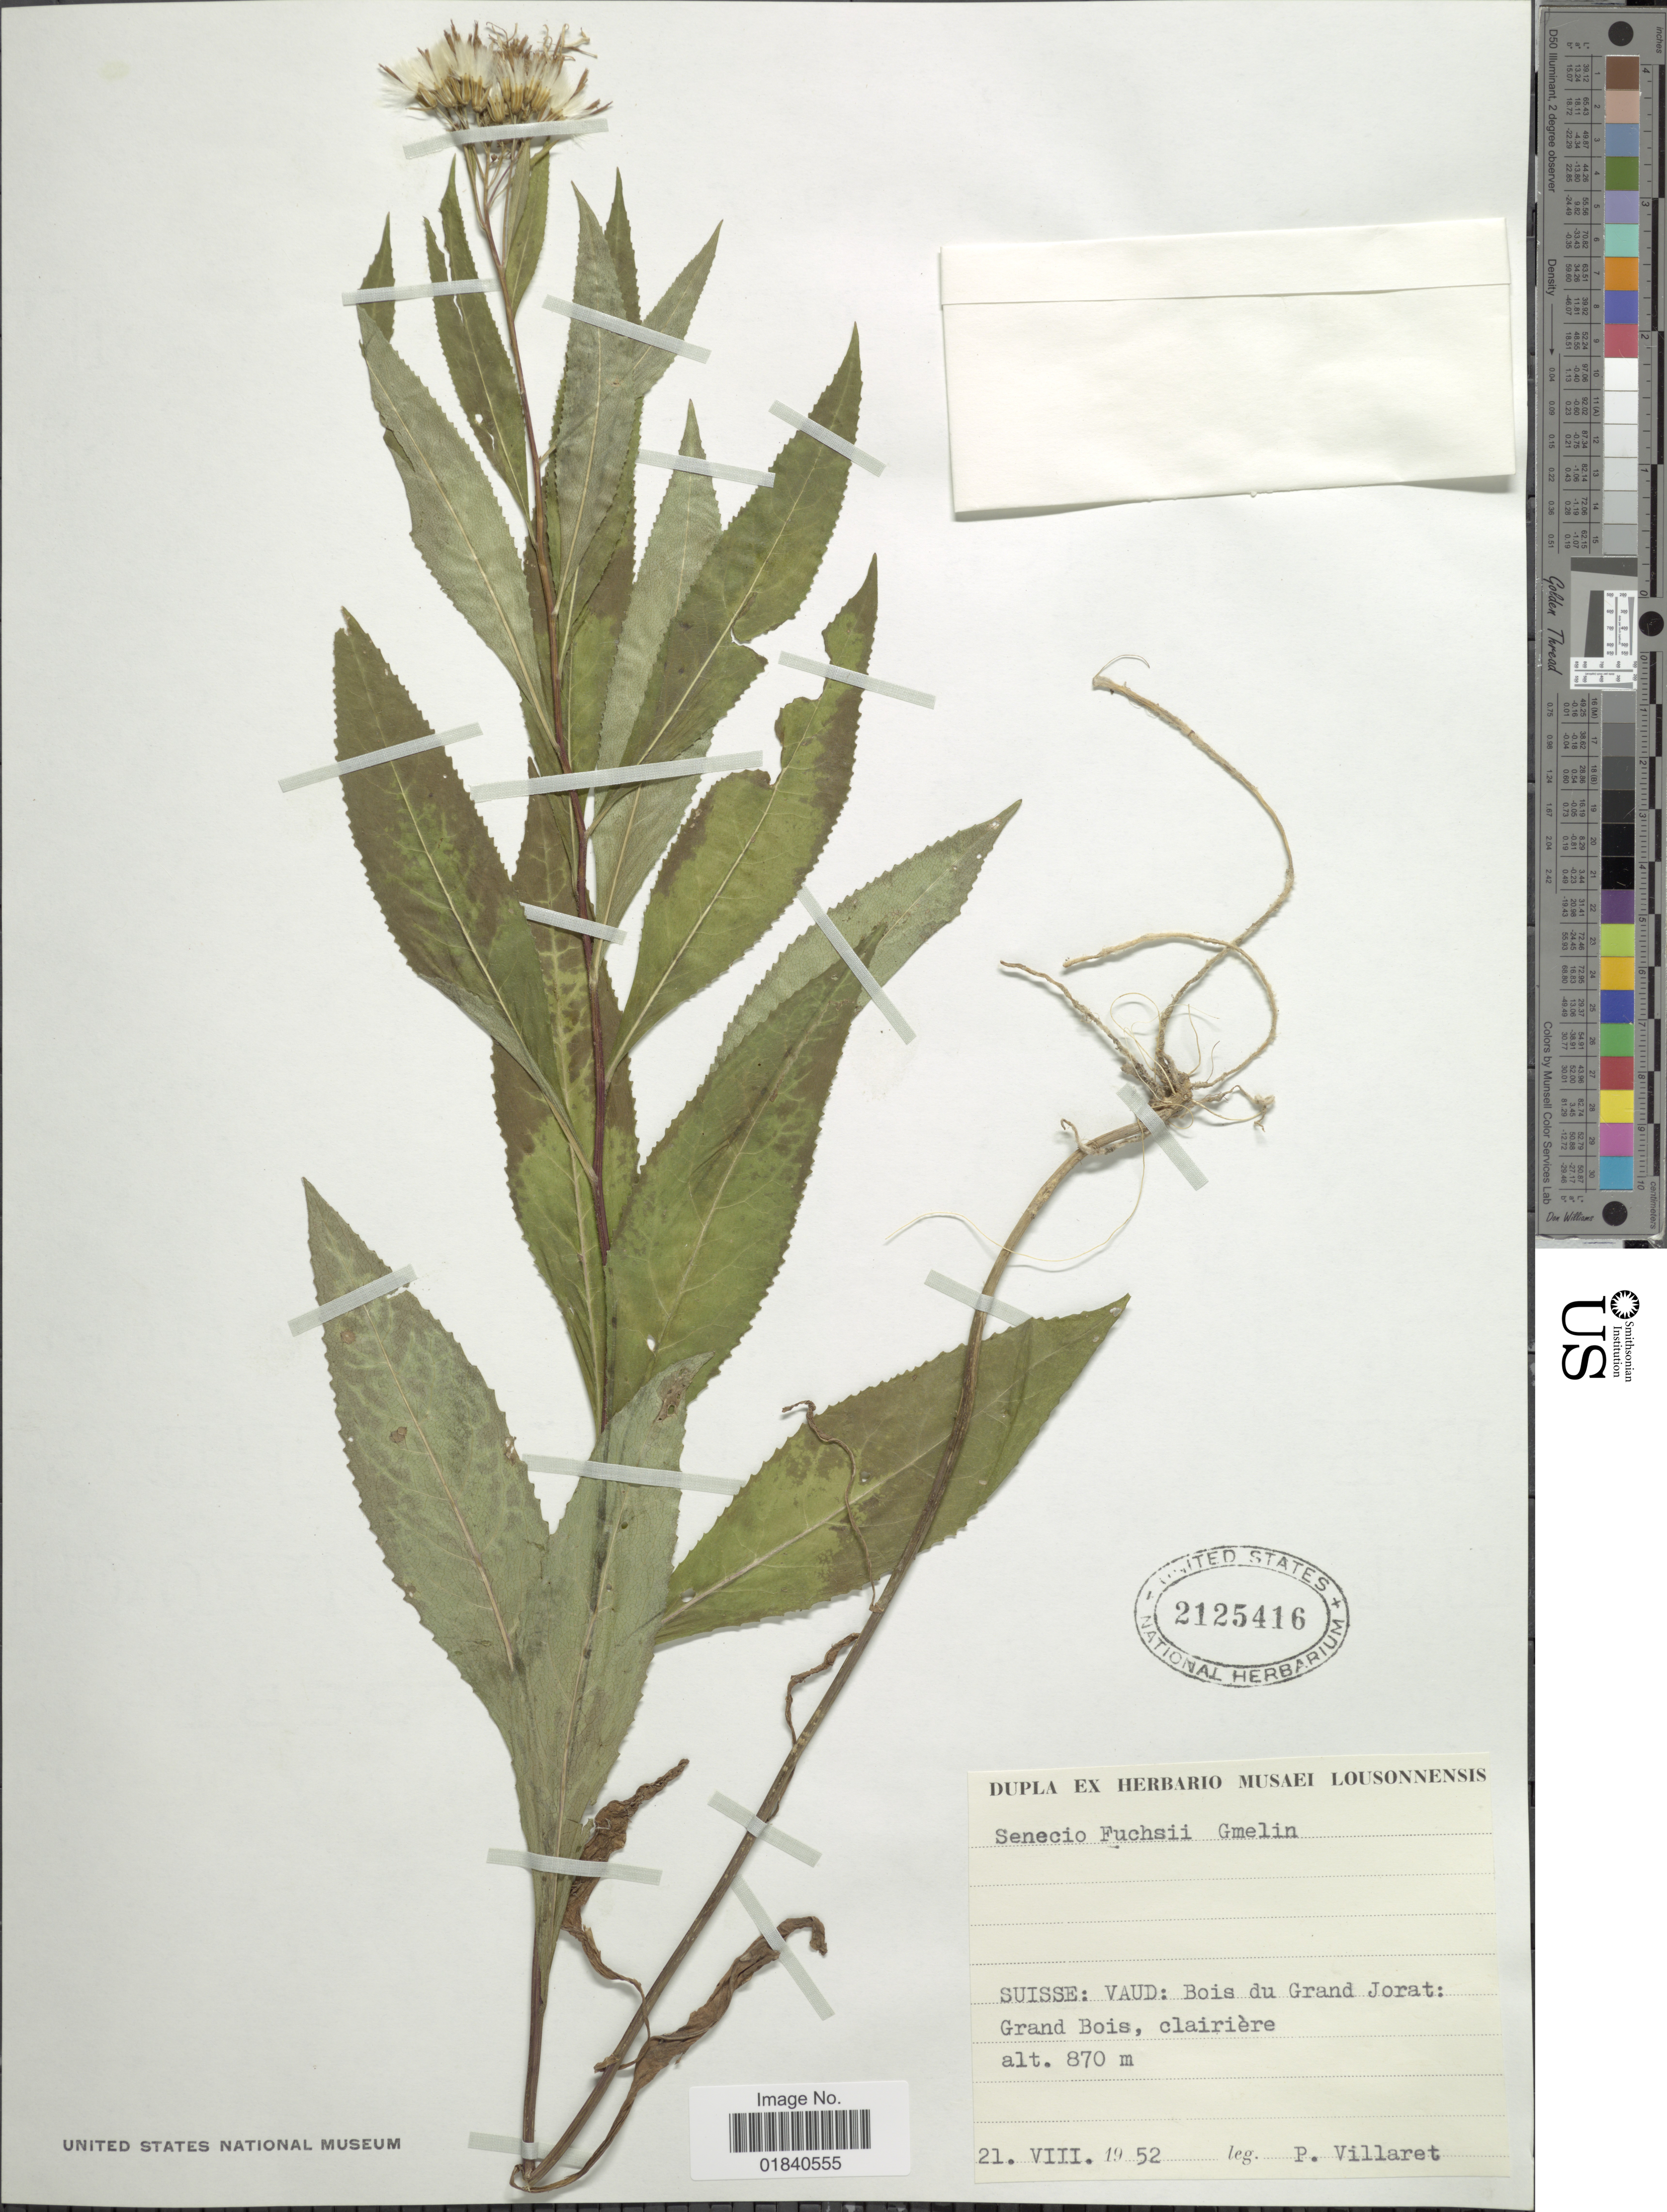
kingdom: Plantae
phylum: Tracheophyta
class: Magnoliopsida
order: Asterales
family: Asteraceae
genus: Senecio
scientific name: Senecio ovatus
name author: (G. Gaertn. et al.) Willd.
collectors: P. Villaret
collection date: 1952-08-21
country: Switzerland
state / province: Vaud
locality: Suisse: Bois du Grand Jorat: Grand Bois, clairière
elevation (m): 870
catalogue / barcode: US 2125416